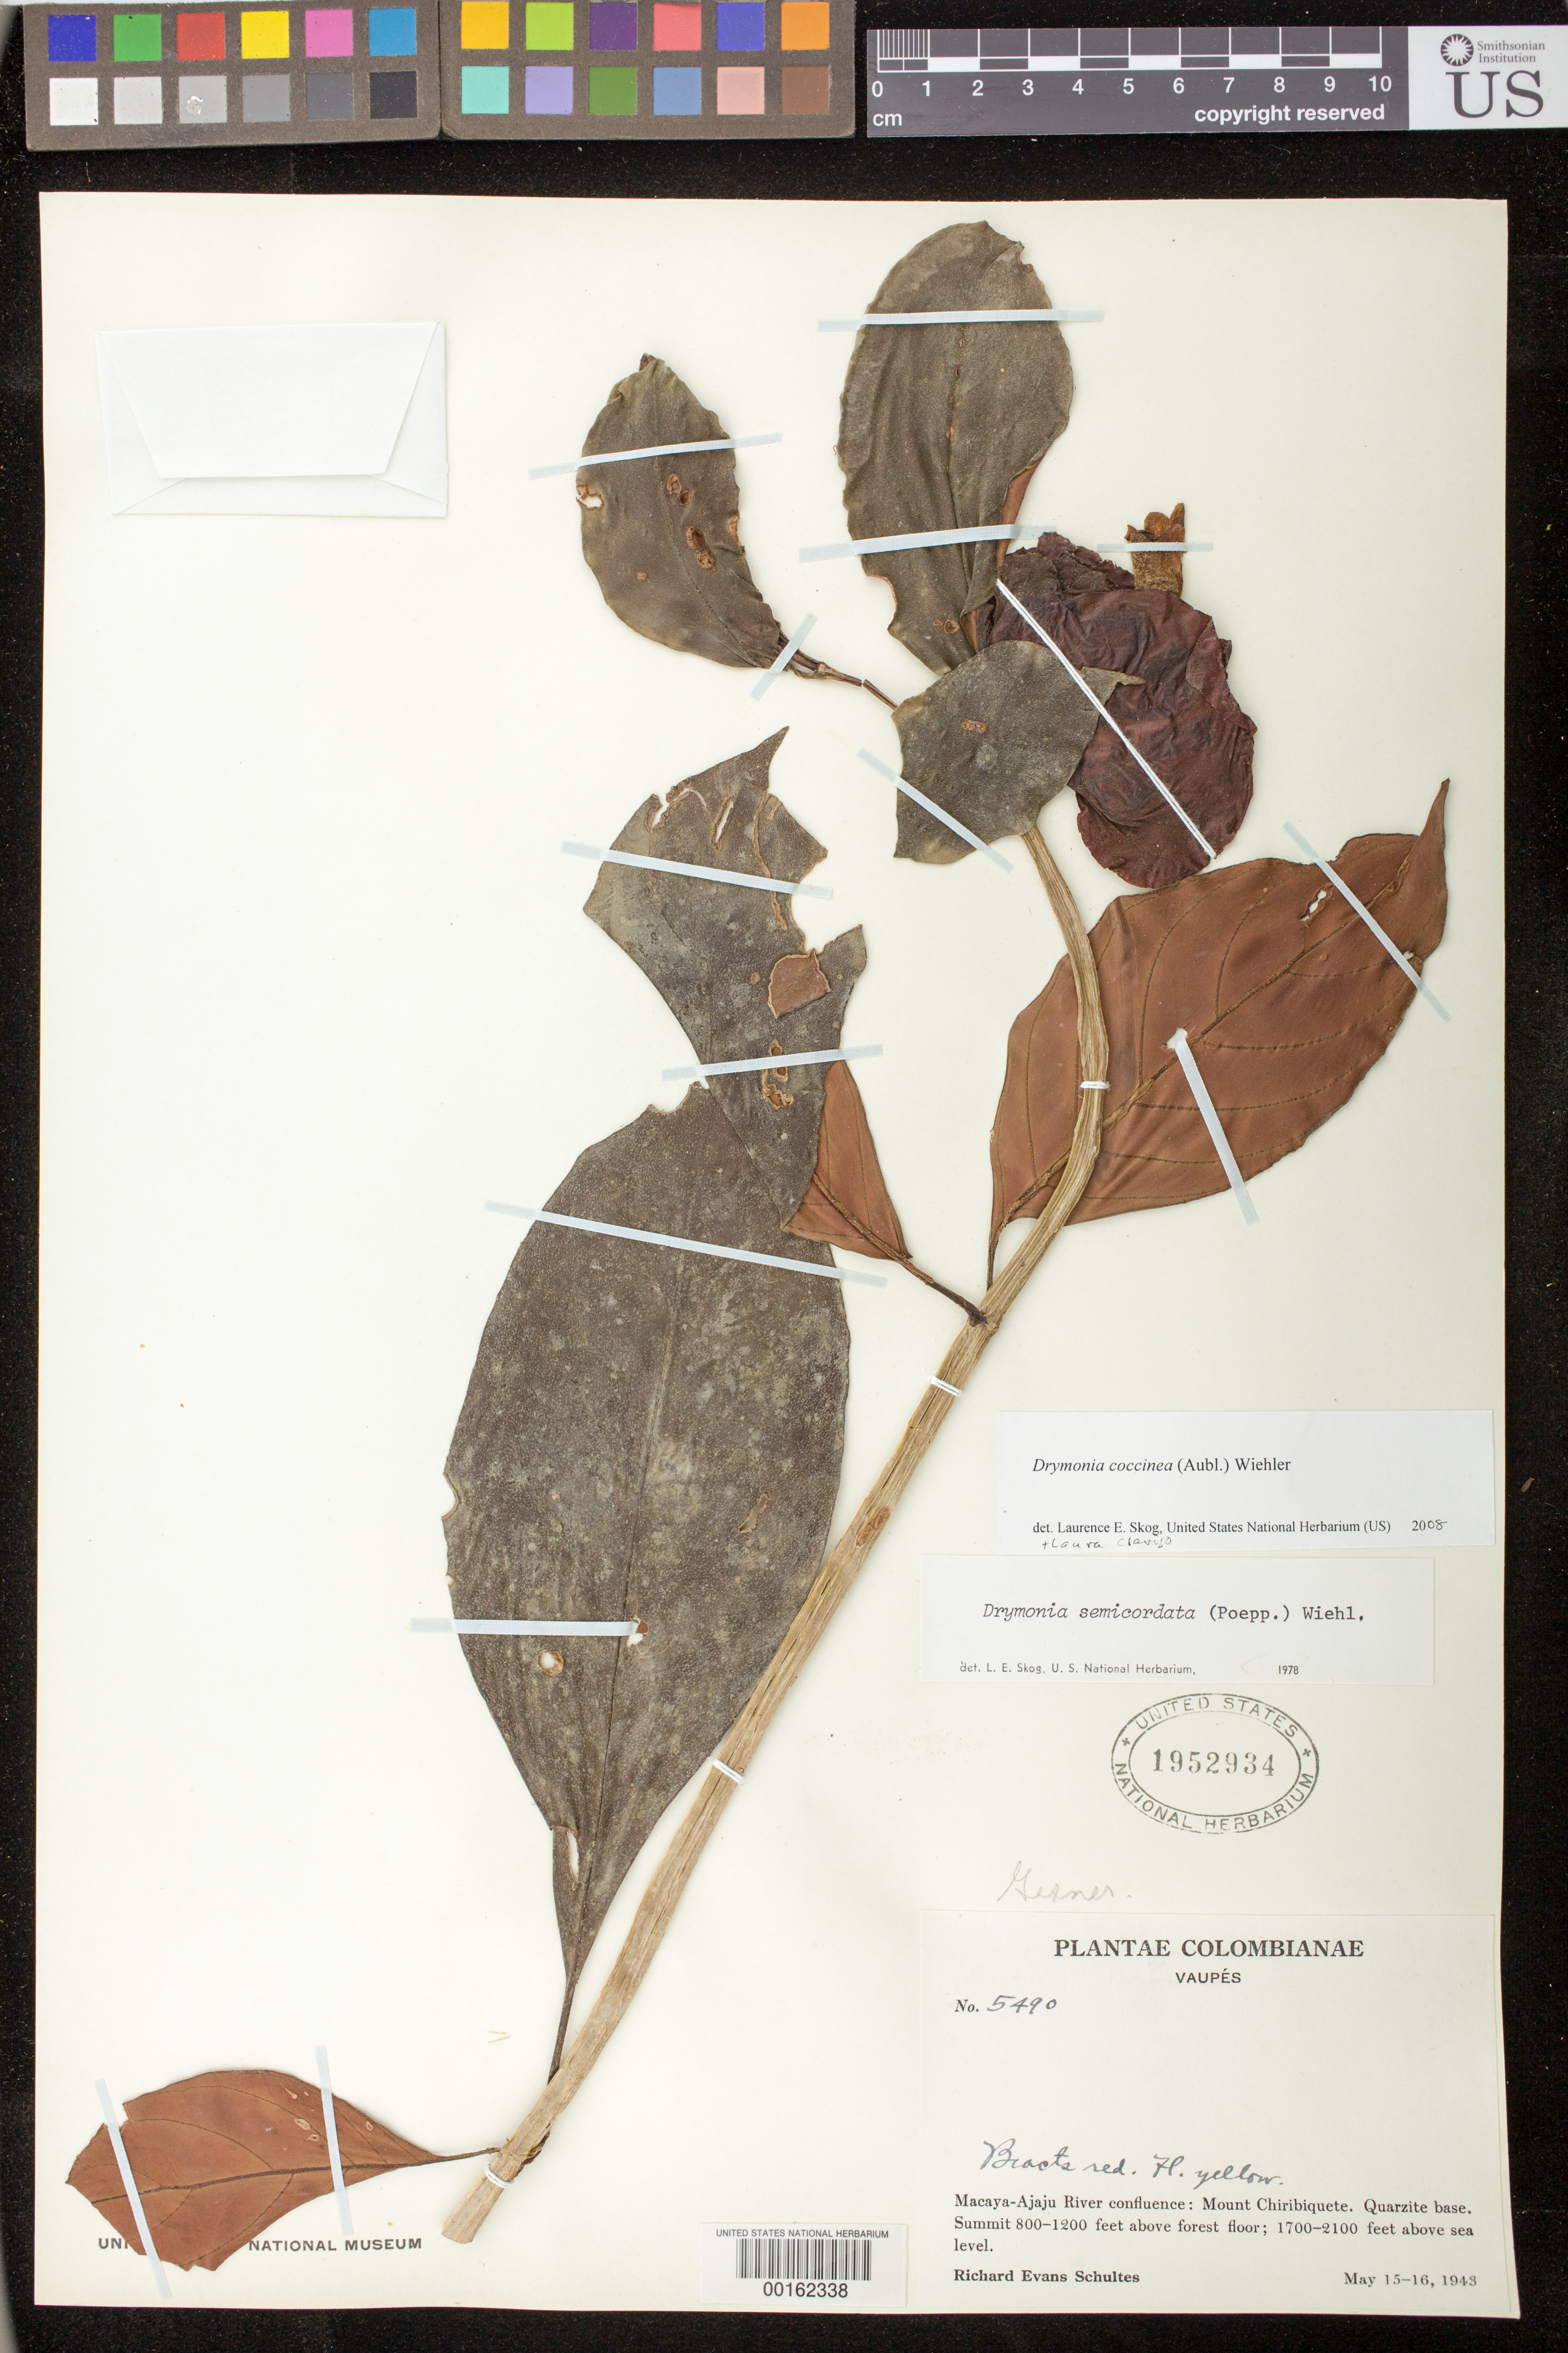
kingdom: Plantae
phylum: Tracheophyta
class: Magnoliopsida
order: Lamiales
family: Gesneriaceae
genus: Drymonia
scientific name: Drymonia coccinea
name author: (Aubl.) Wiehler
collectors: R. E. Schultes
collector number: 5490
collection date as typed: May 1943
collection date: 1943-05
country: Colombia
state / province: Vaupés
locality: Macaya - Ajaju River confluence, Mount Chiribiquete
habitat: Quarzite base, summit 800-1200 ft above forest floor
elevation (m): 518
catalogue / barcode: US 1952934